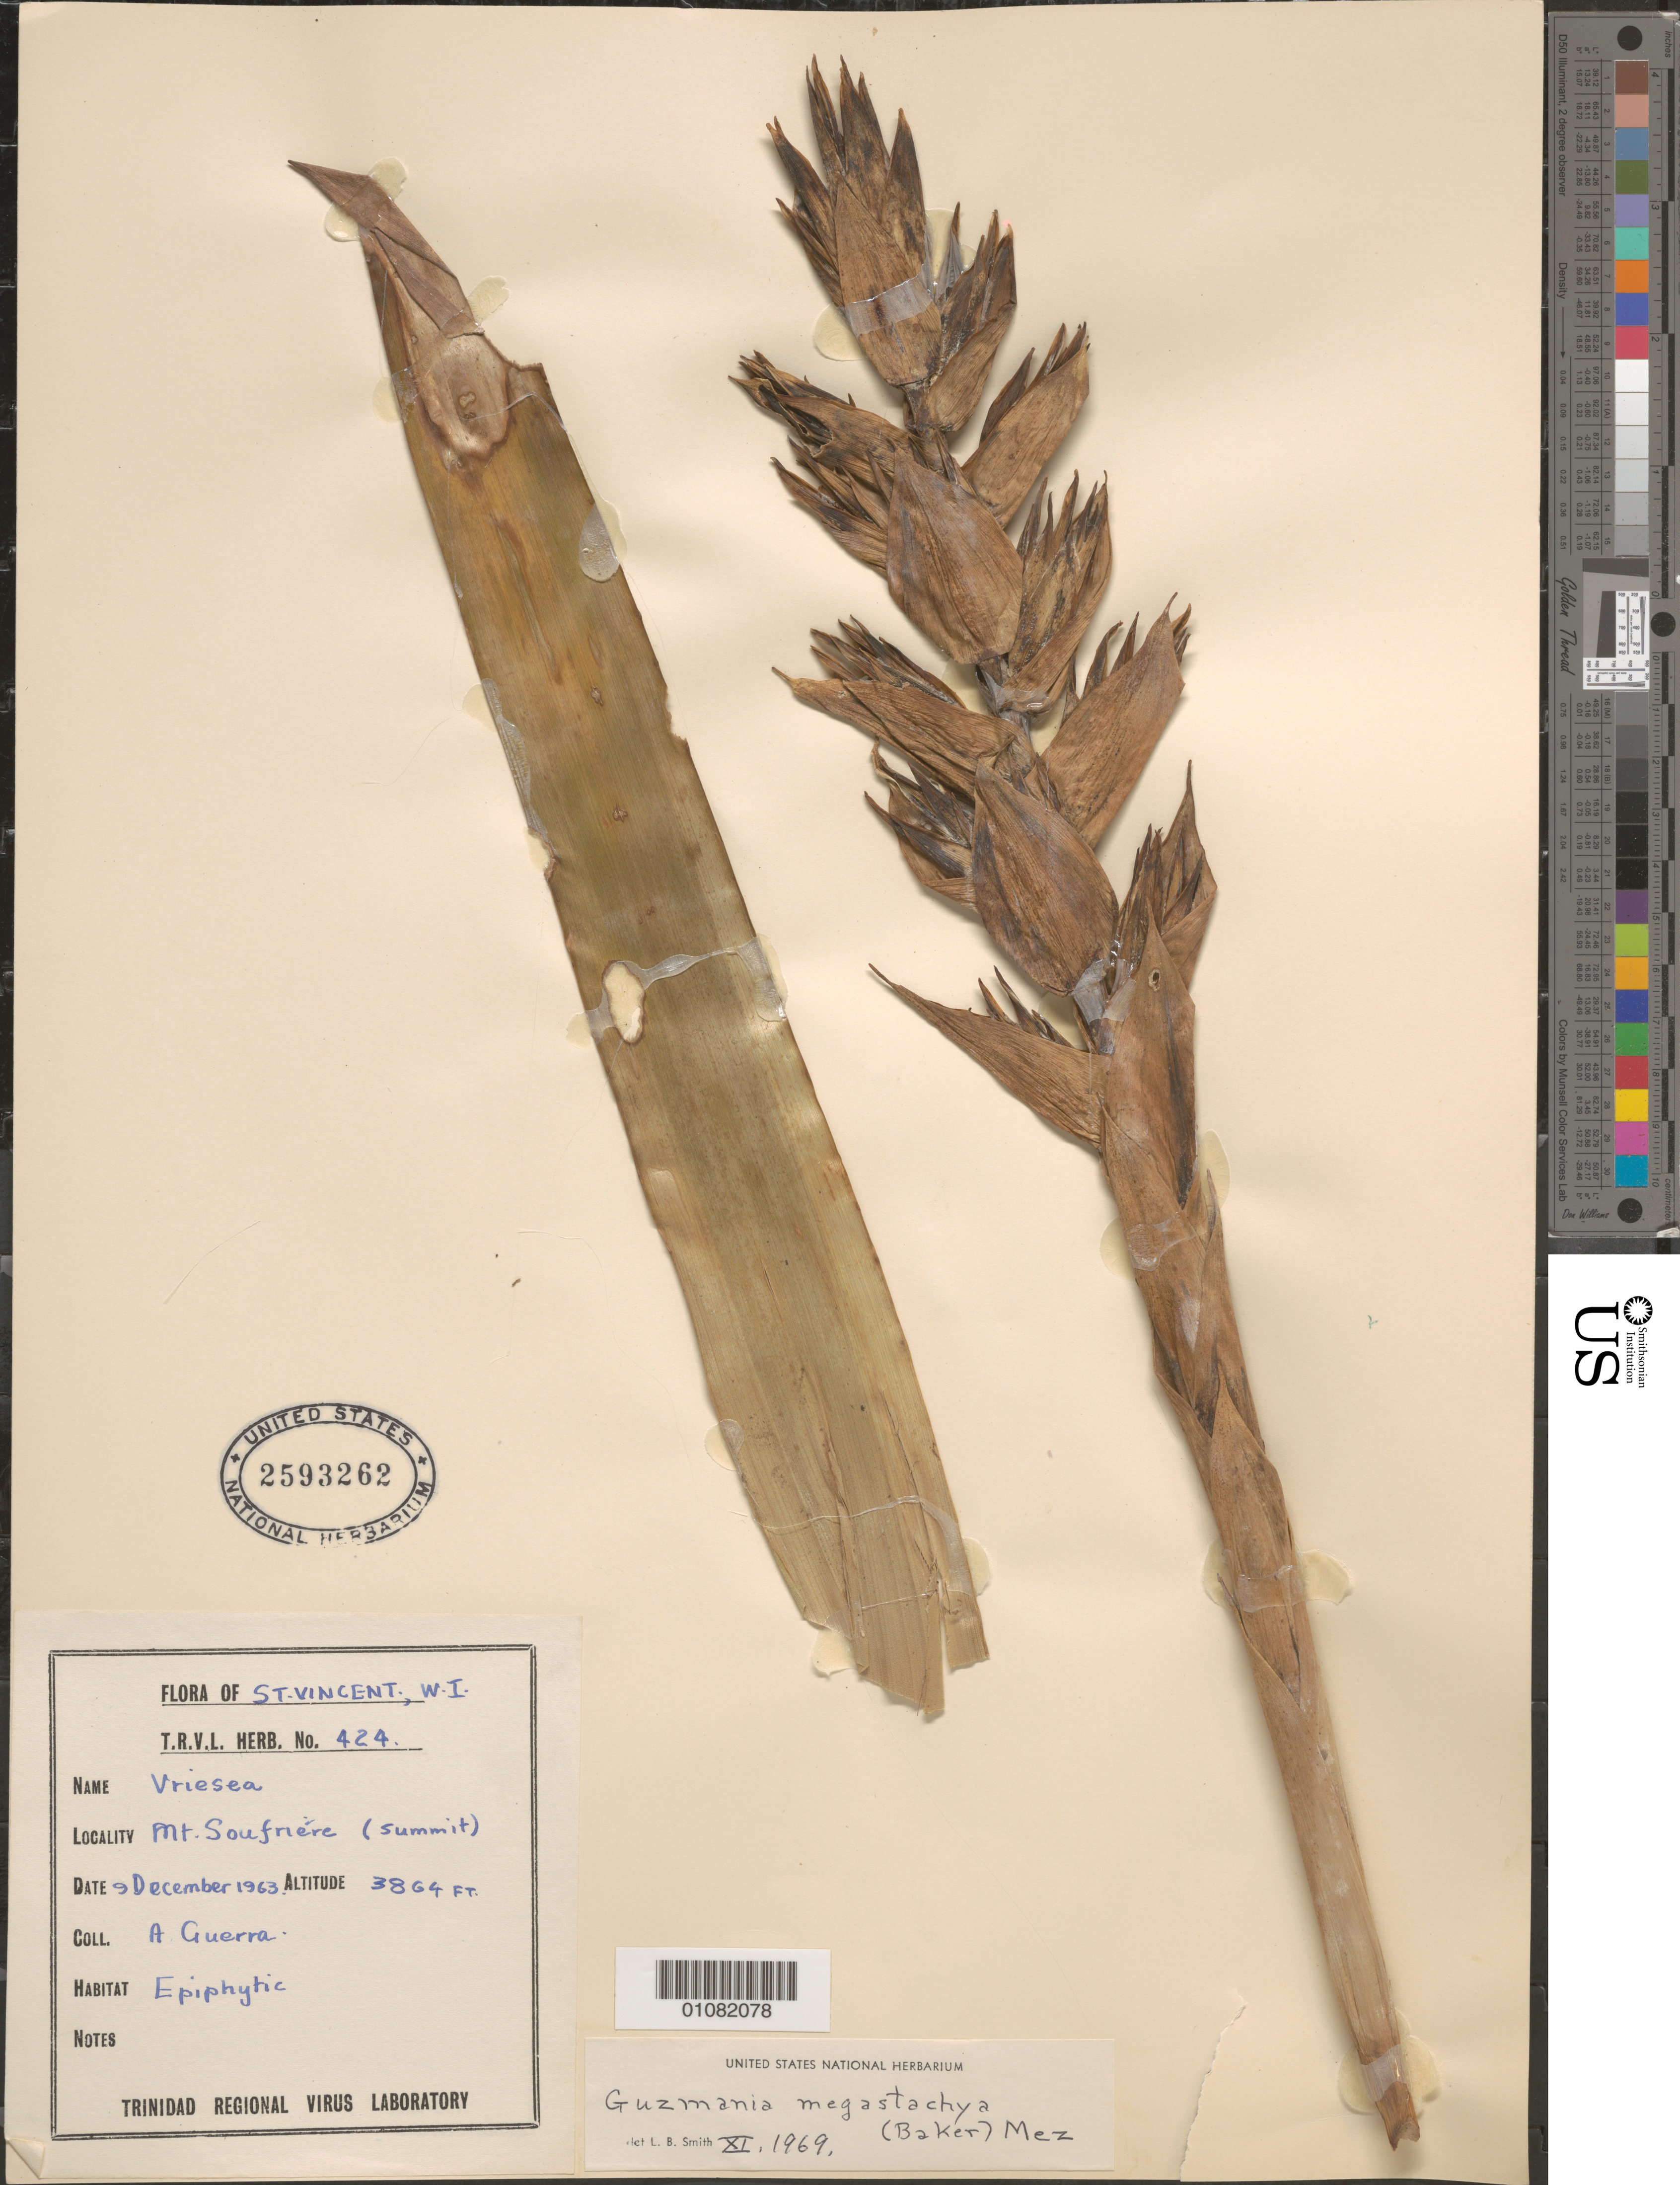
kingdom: Plantae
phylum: Tracheophyta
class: Liliopsida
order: Poales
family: Bromeliaceae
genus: Guzmania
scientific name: Guzmania megastachya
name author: (Baker) Mez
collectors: A. Guerra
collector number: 424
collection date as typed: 09 Dec 1963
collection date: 1963-12-09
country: St. Vincent - Grenadines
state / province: Saint David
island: St. Vincent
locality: Mt. Soufrière (summit)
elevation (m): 1178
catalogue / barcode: US 2593262